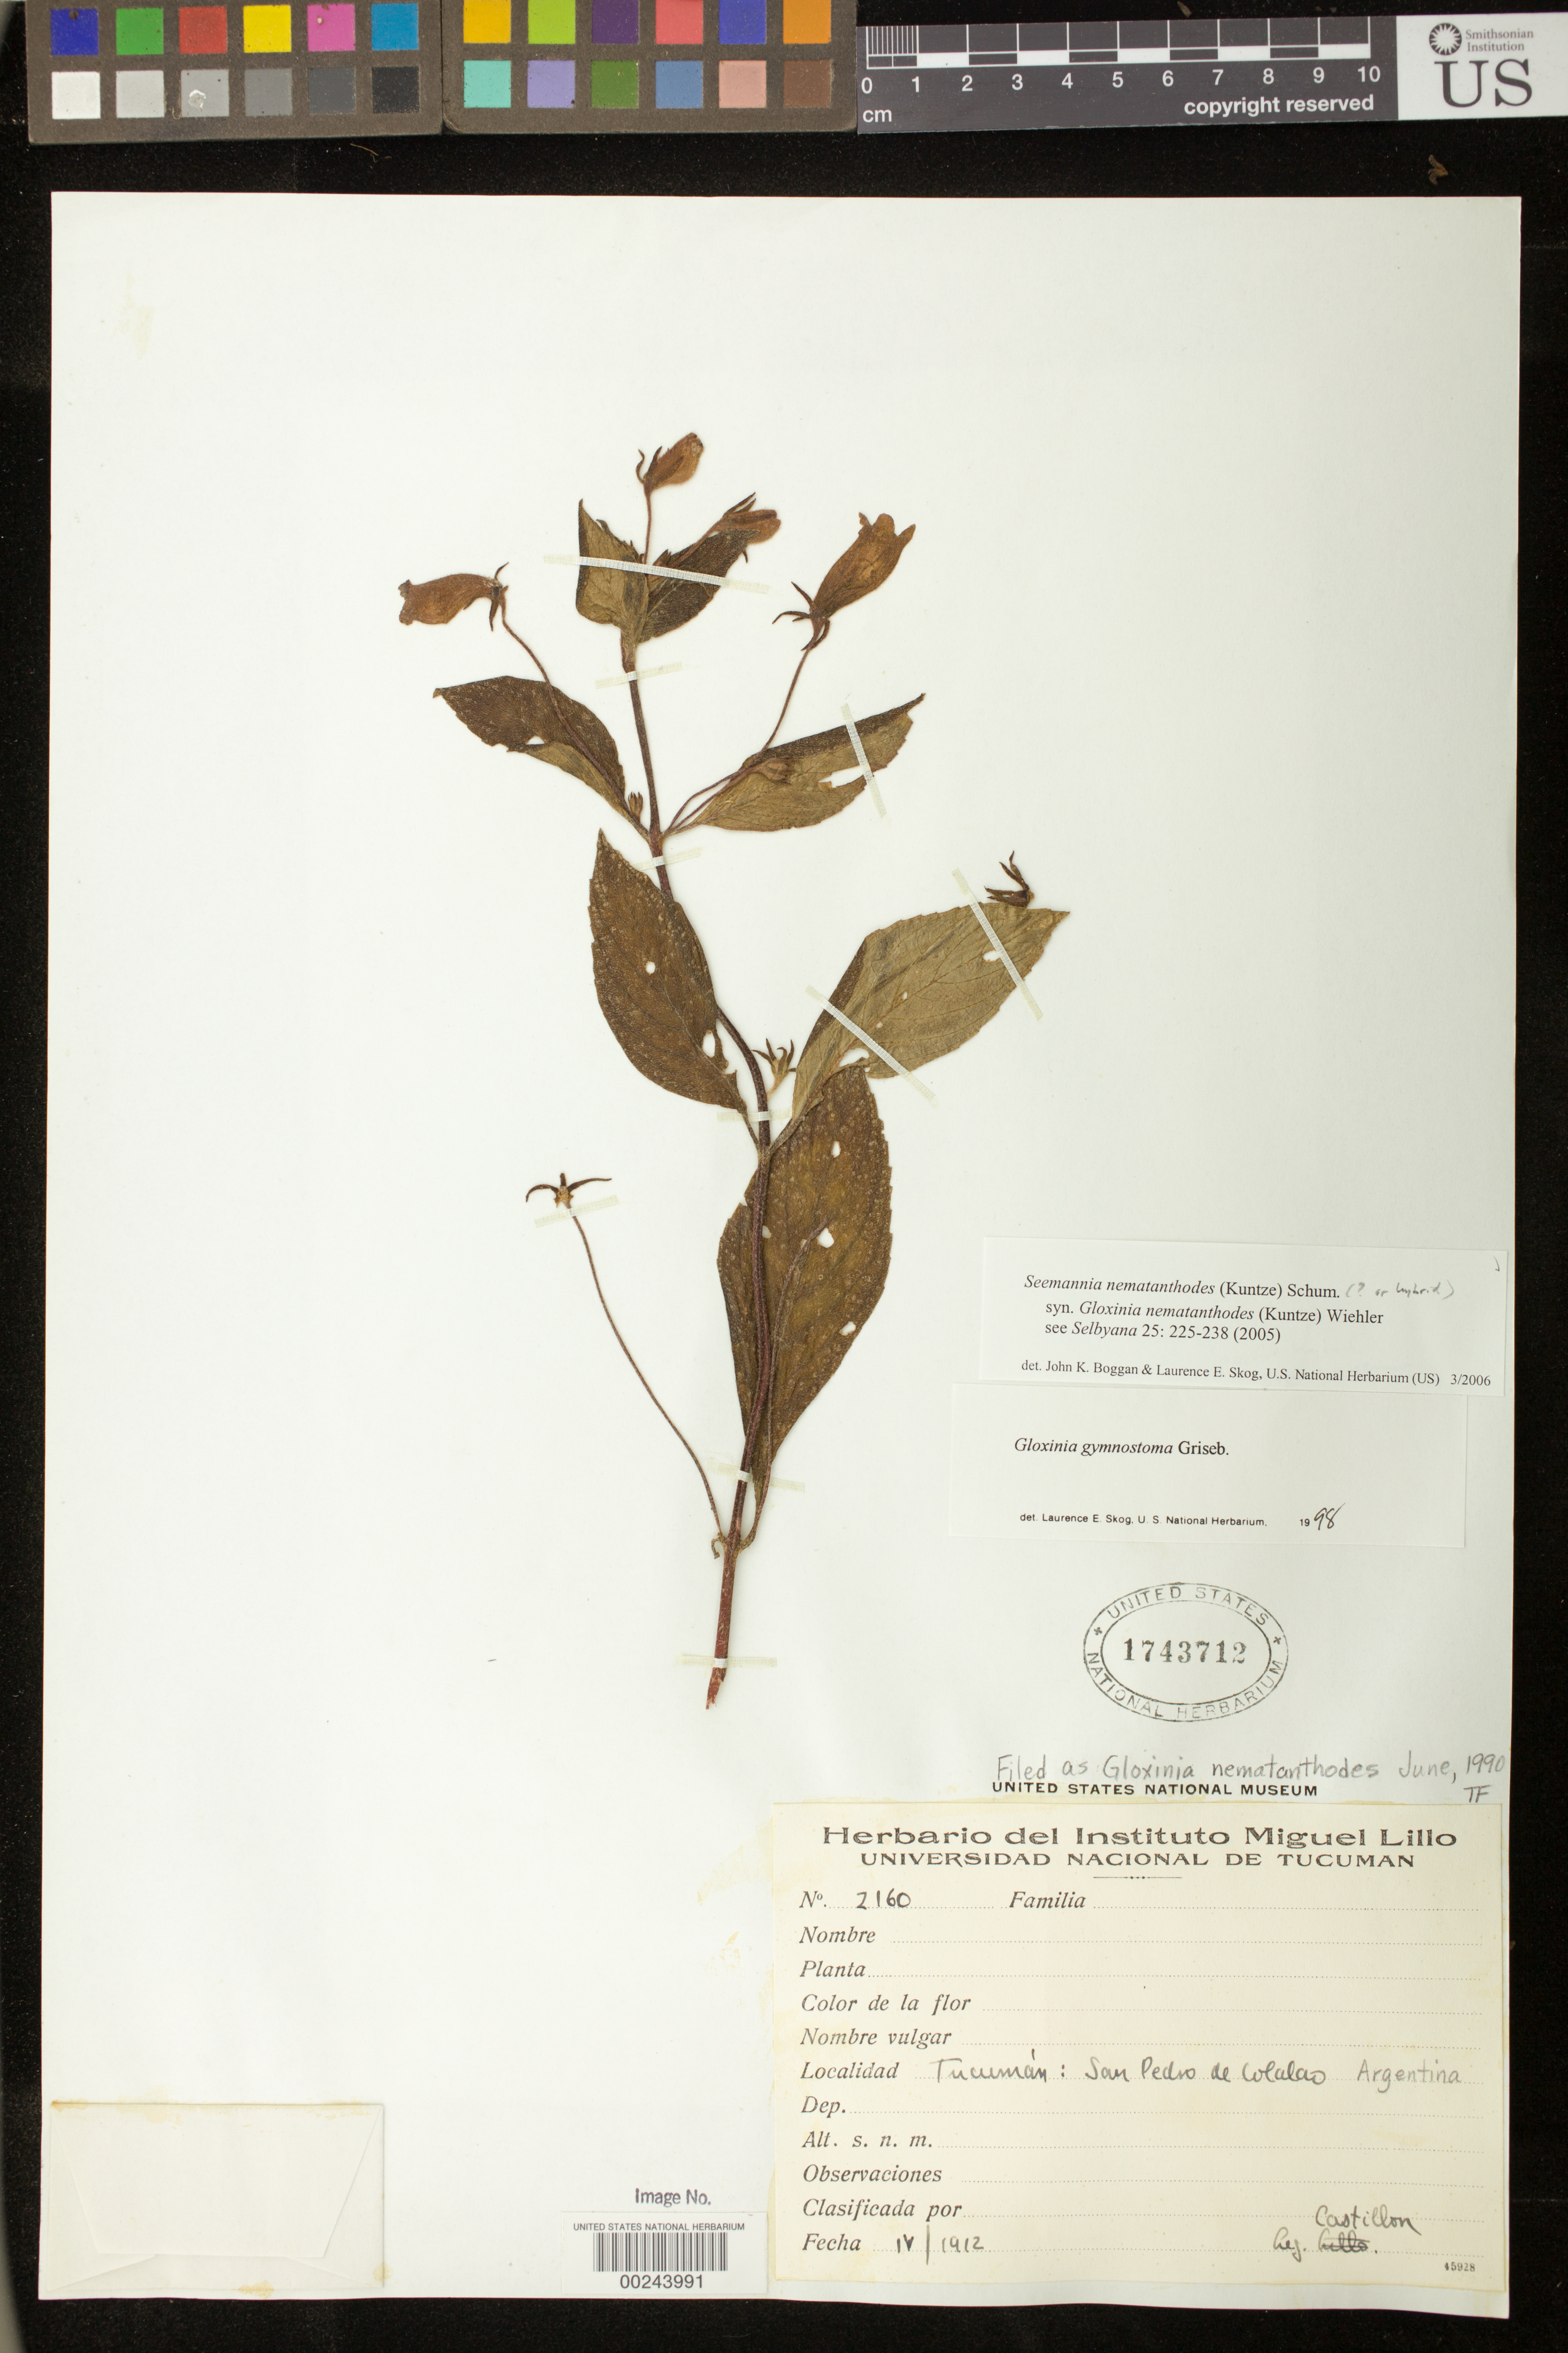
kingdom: Plantae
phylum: Tracheophyta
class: Magnoliopsida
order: Lamiales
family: Gesneriaceae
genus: Seemannia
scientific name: Seemannia nematanthodes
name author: (Kuntze) K. Schum.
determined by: Boggan, J. K.; Skog, L. E.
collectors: L. Castillón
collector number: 2160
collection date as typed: Apr 1912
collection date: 1912-04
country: Argentina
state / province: Tucumán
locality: San Pedro de Colalao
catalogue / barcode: US 1743712